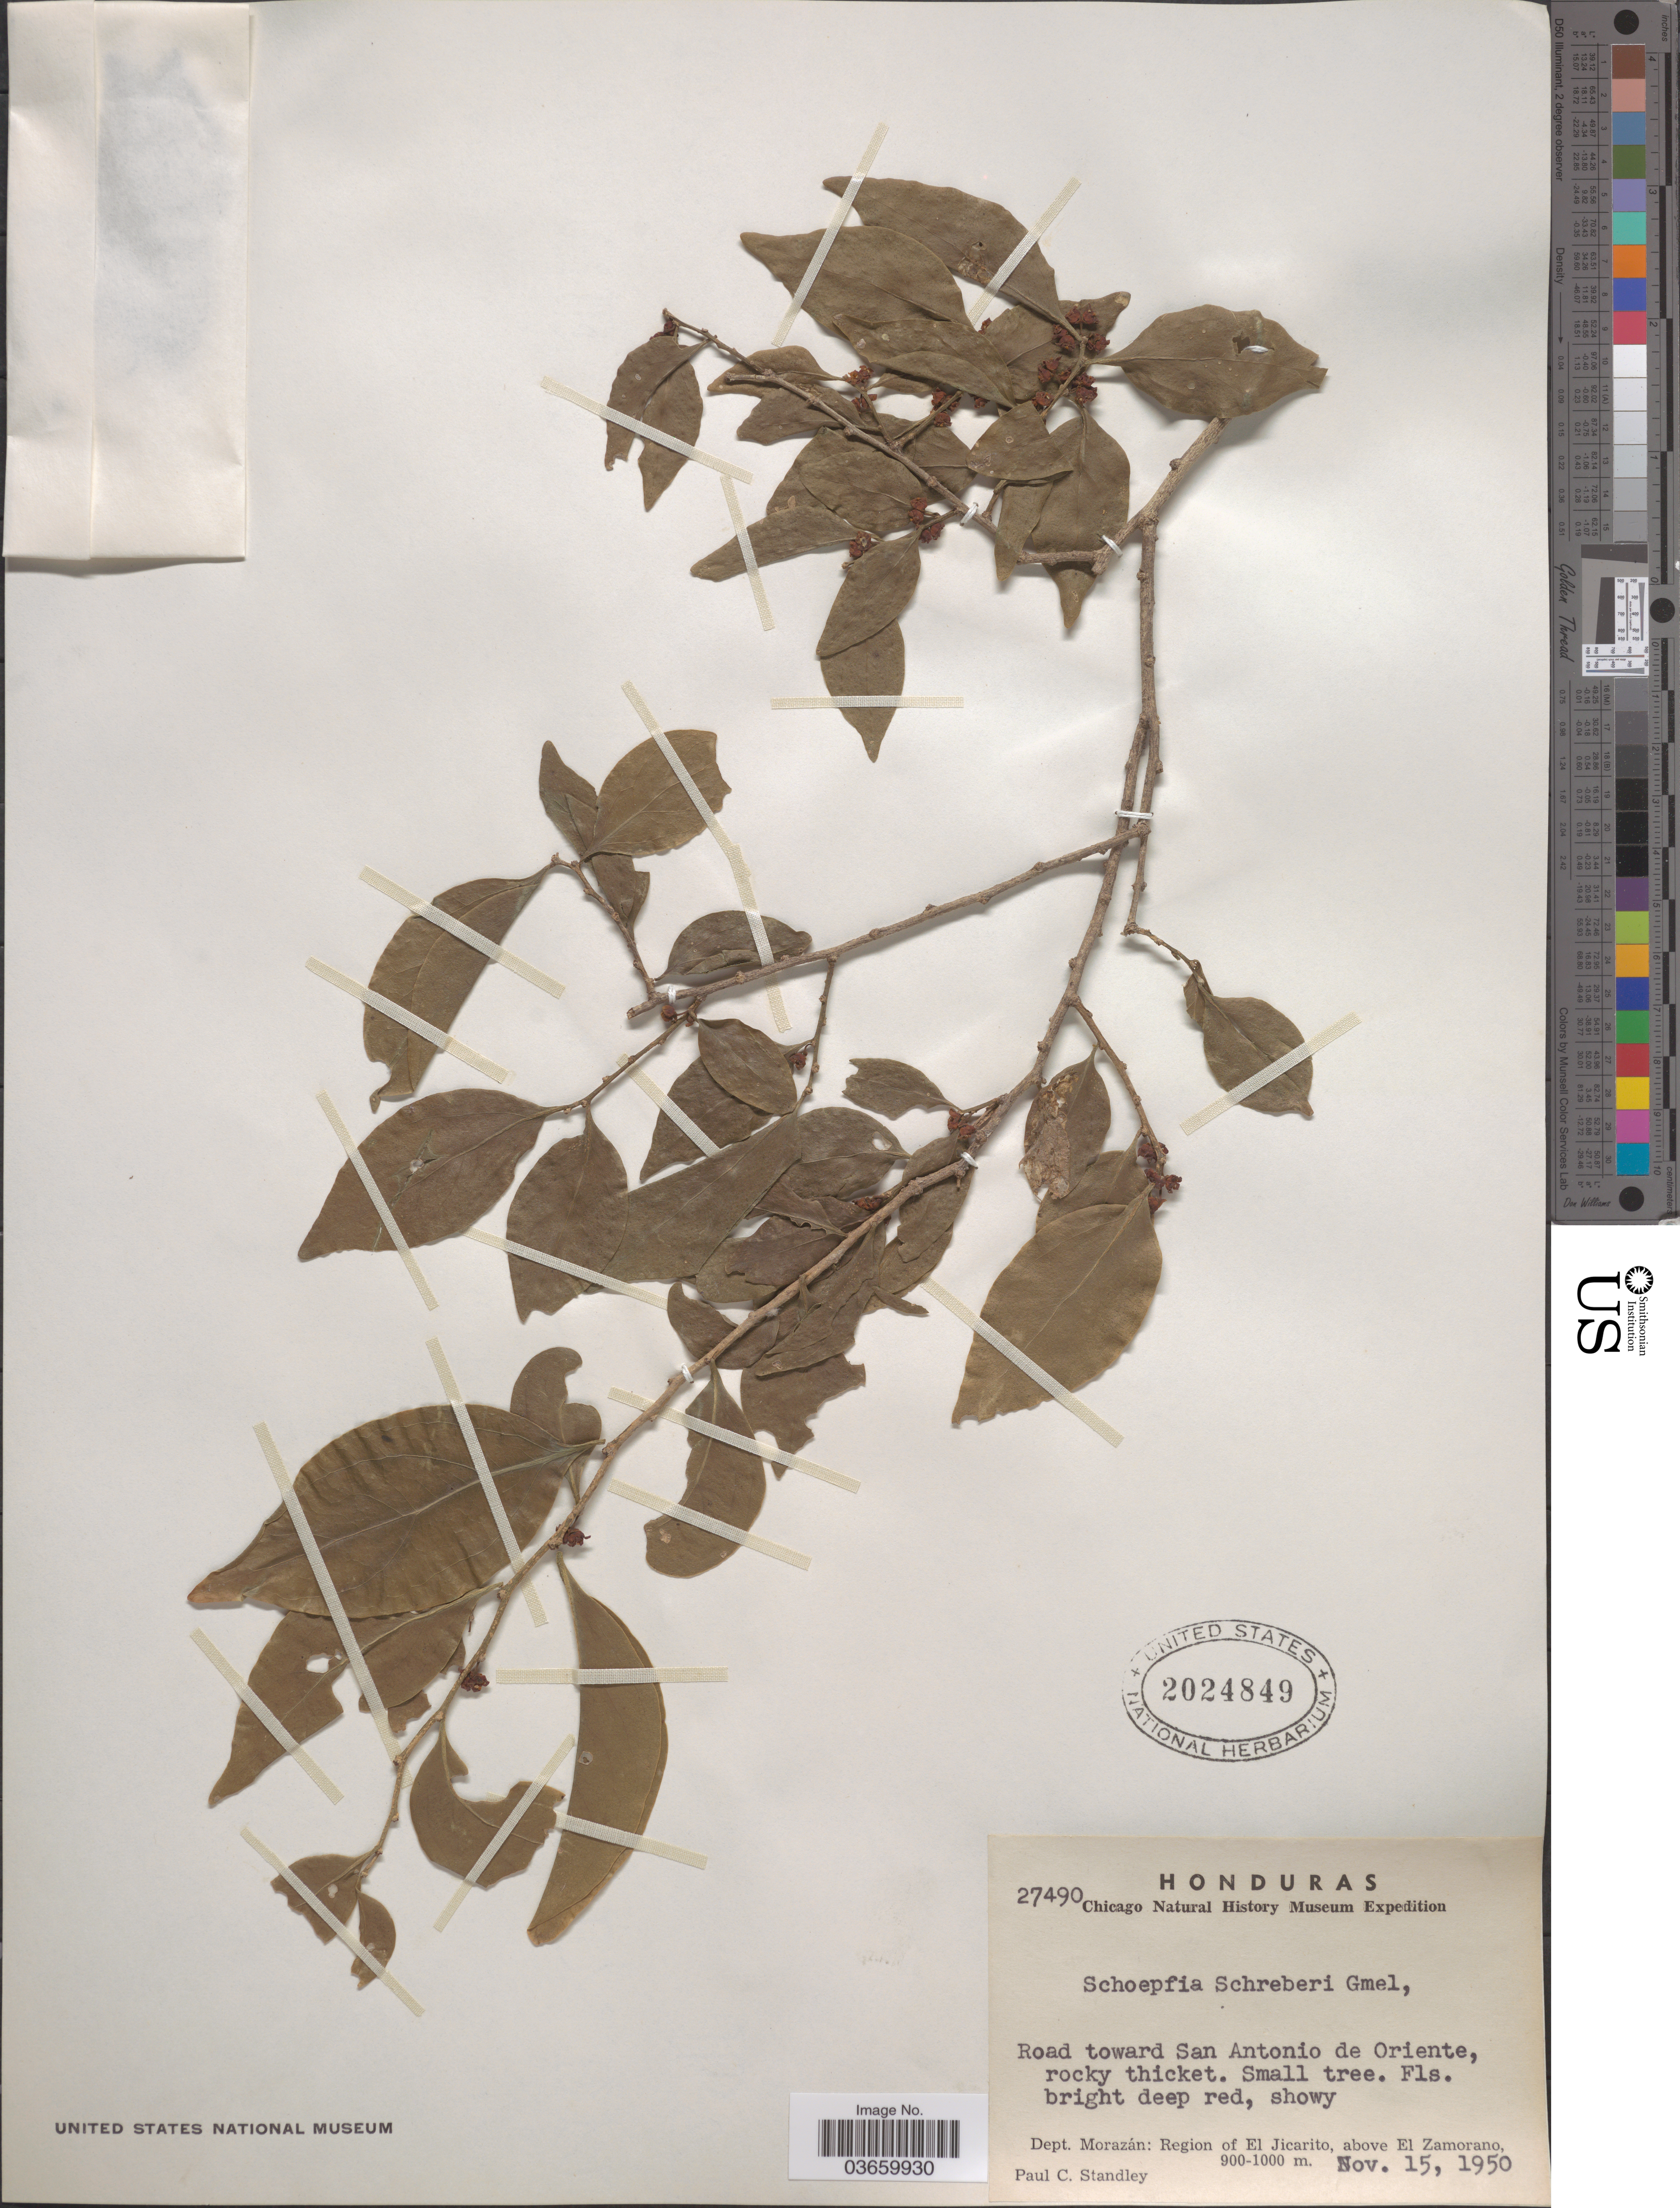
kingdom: Plantae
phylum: Tracheophyta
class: Magnoliopsida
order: Santalales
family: Schoepfiaceae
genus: Schoepfia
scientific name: Schoepfia schreberi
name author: J.F. Gmel.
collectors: P. C. Standley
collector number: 27490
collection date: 1950-11-15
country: Honduras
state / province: Fco. Morazán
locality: Road toward San Antonio de Oriente, Dept. Morazán: Region of El Jicarito, above El Zamorano.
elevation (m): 900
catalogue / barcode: US 2024849